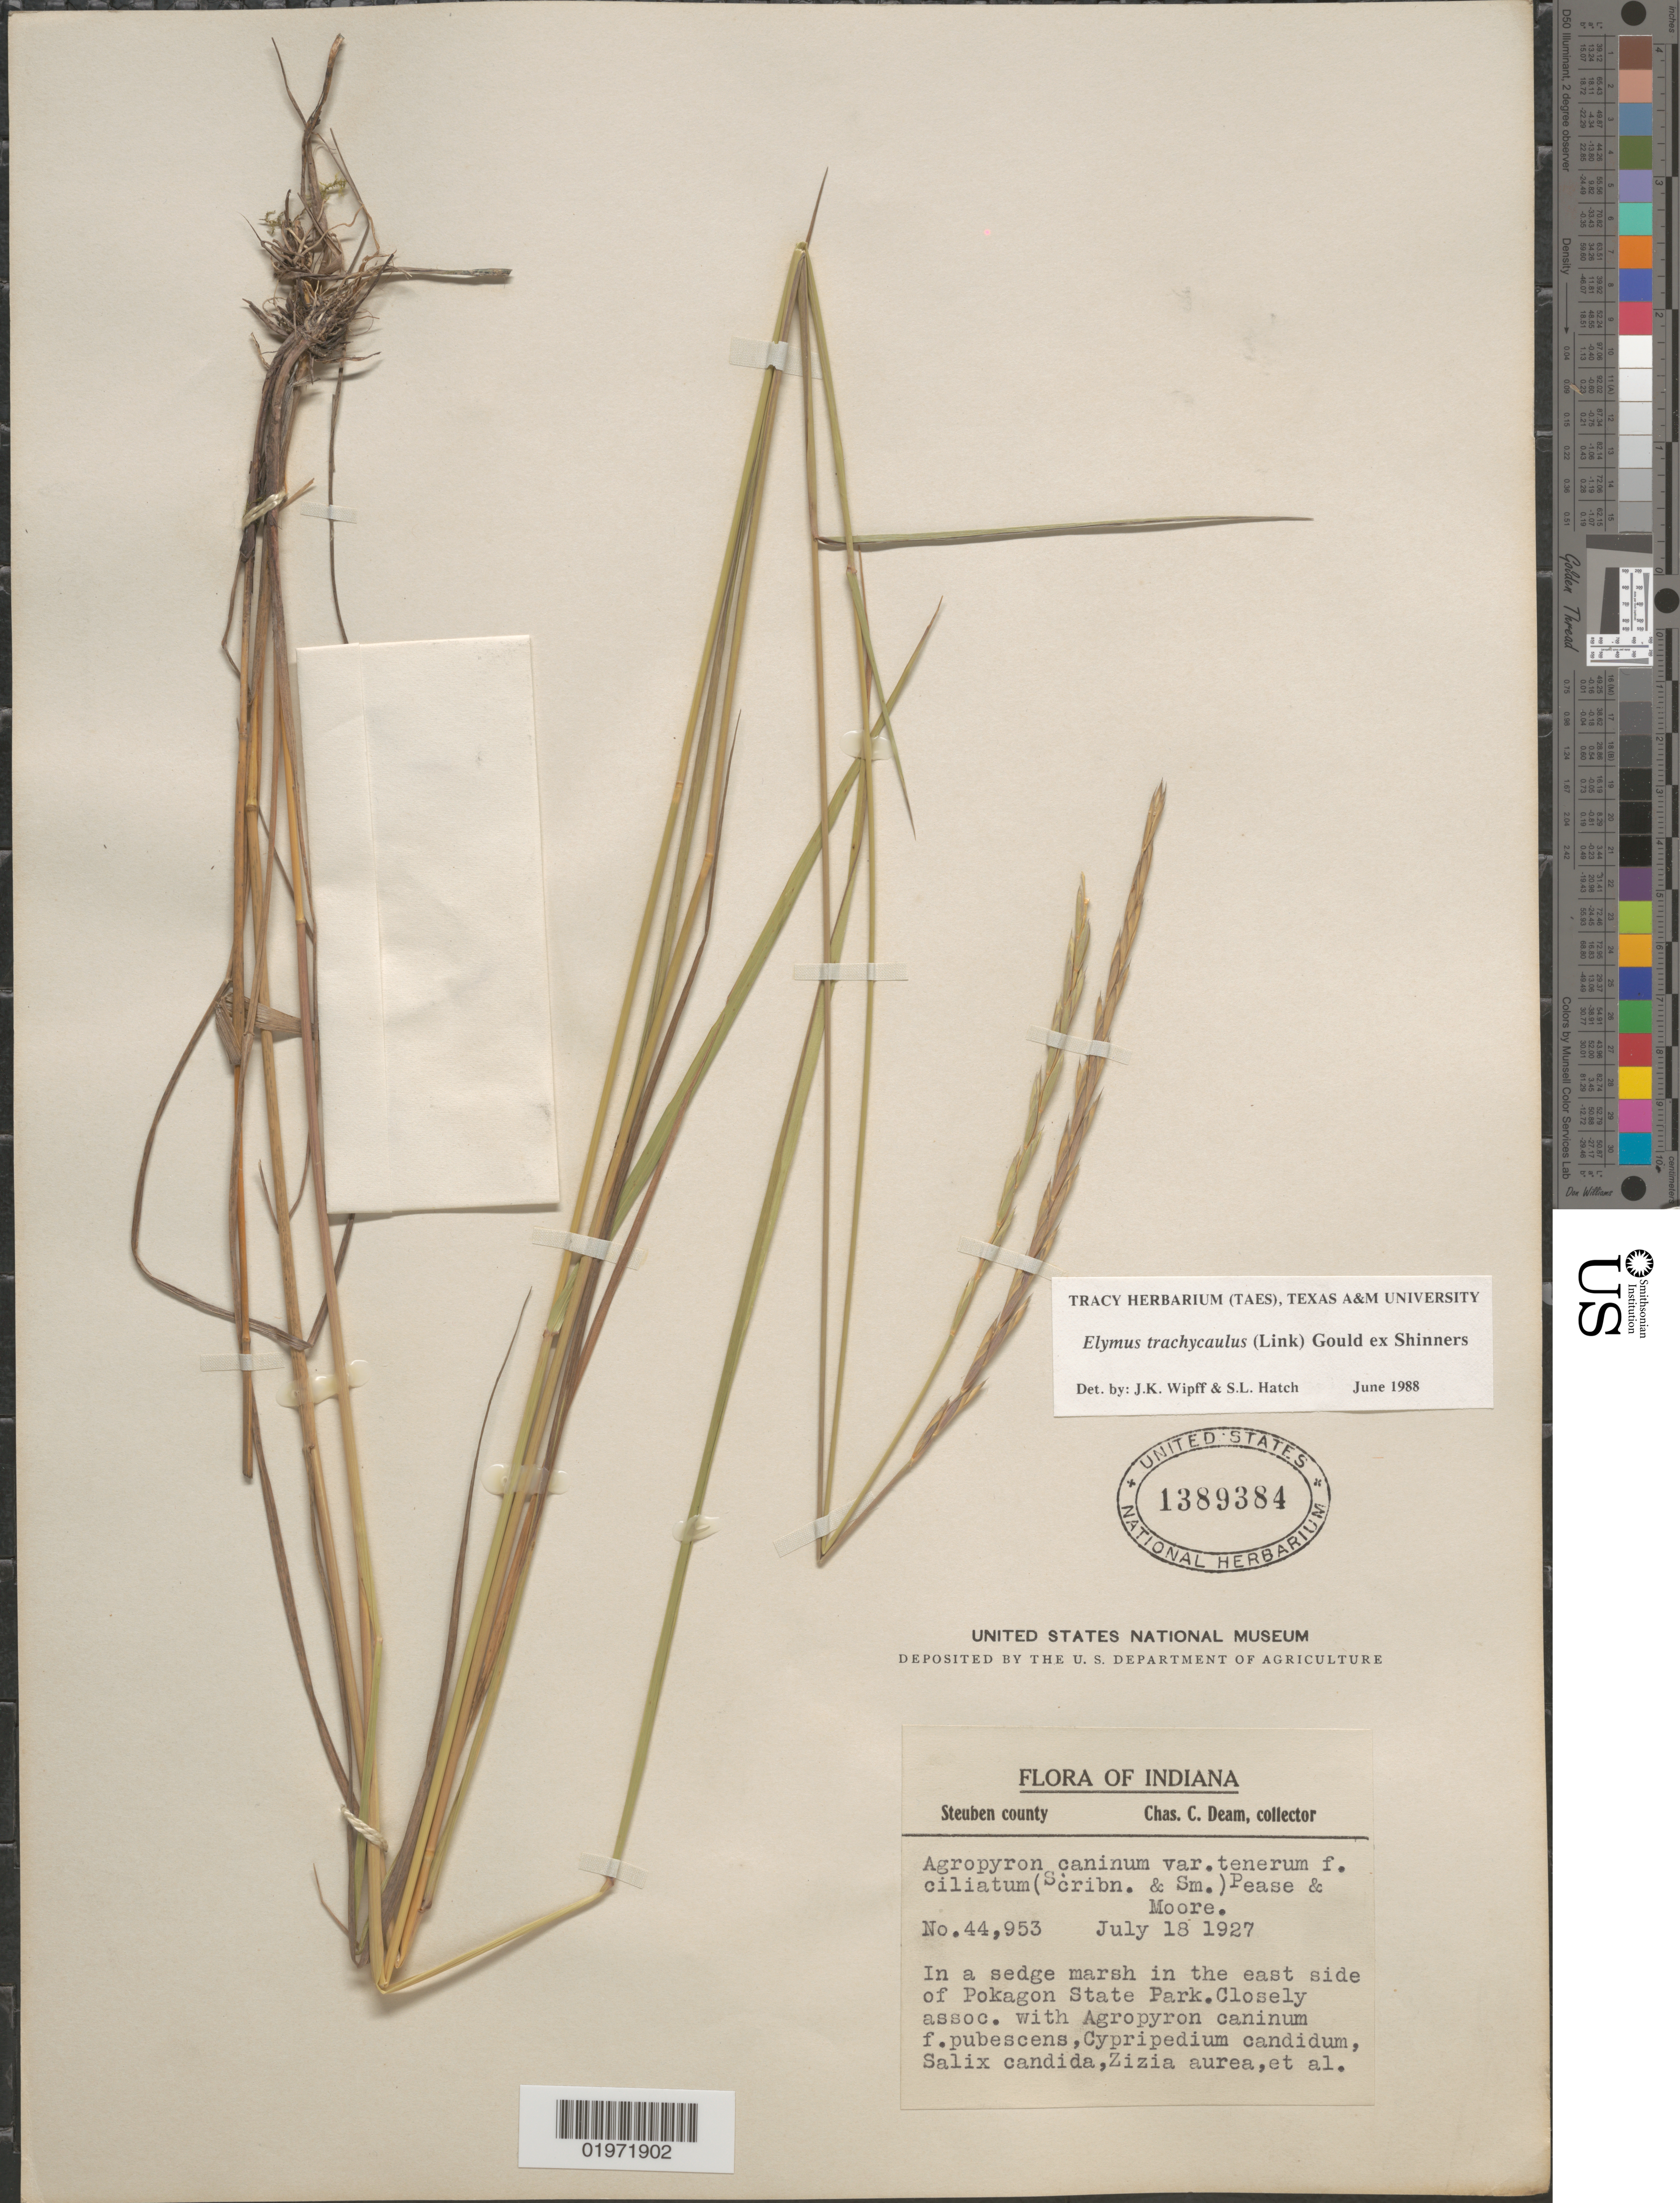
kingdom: Plantae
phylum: Tracheophyta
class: Liliopsida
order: Poales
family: Poaceae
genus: Elymus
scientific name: Elymus trachycaulus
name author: (Link) Gould ex Shinners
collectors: C. C. Deam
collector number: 44953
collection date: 1927-07-18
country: United States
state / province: Indiana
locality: Steuben county. In a sedge marsh in the east side of Pokagon State Park.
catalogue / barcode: US 1389384